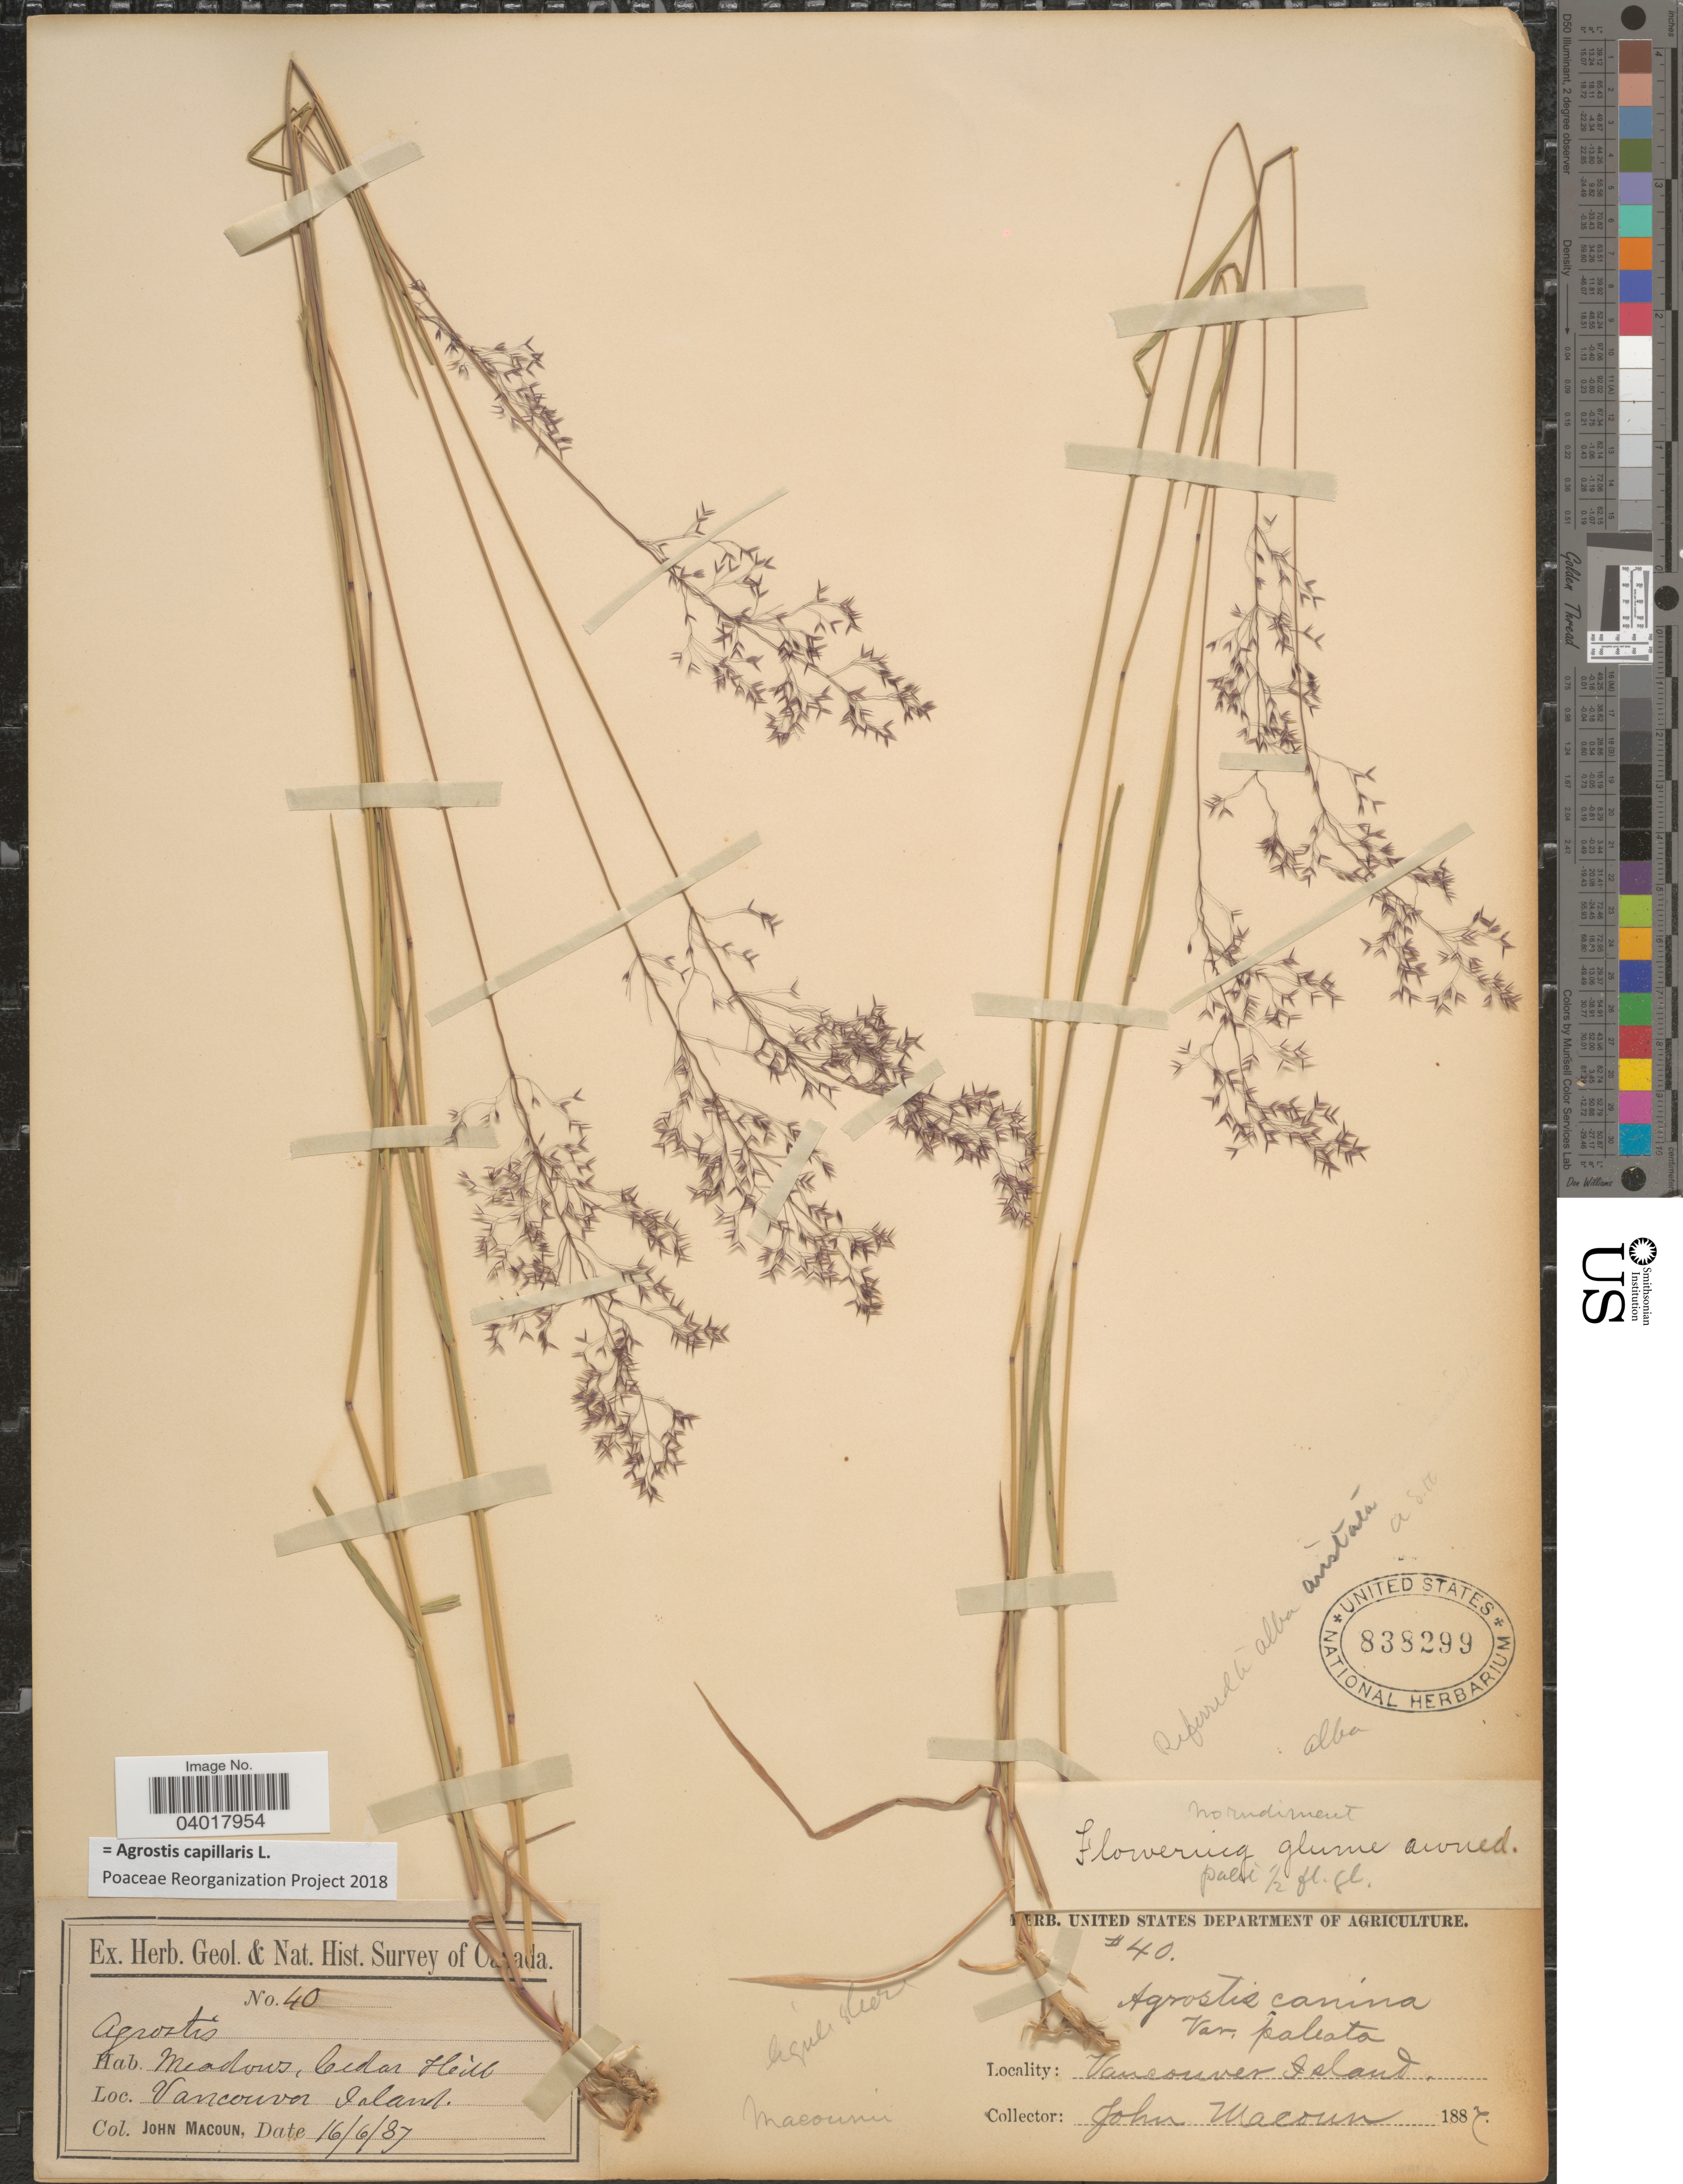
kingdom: Plantae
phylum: Tracheophyta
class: Liliopsida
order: Poales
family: Poaceae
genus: Agrostis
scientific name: Agrostis capillaris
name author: L.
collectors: J. Macoun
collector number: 40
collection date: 1887-06-16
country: Canada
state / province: British Columbia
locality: Vancouver Island. Cedar Hill.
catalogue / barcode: US 838299